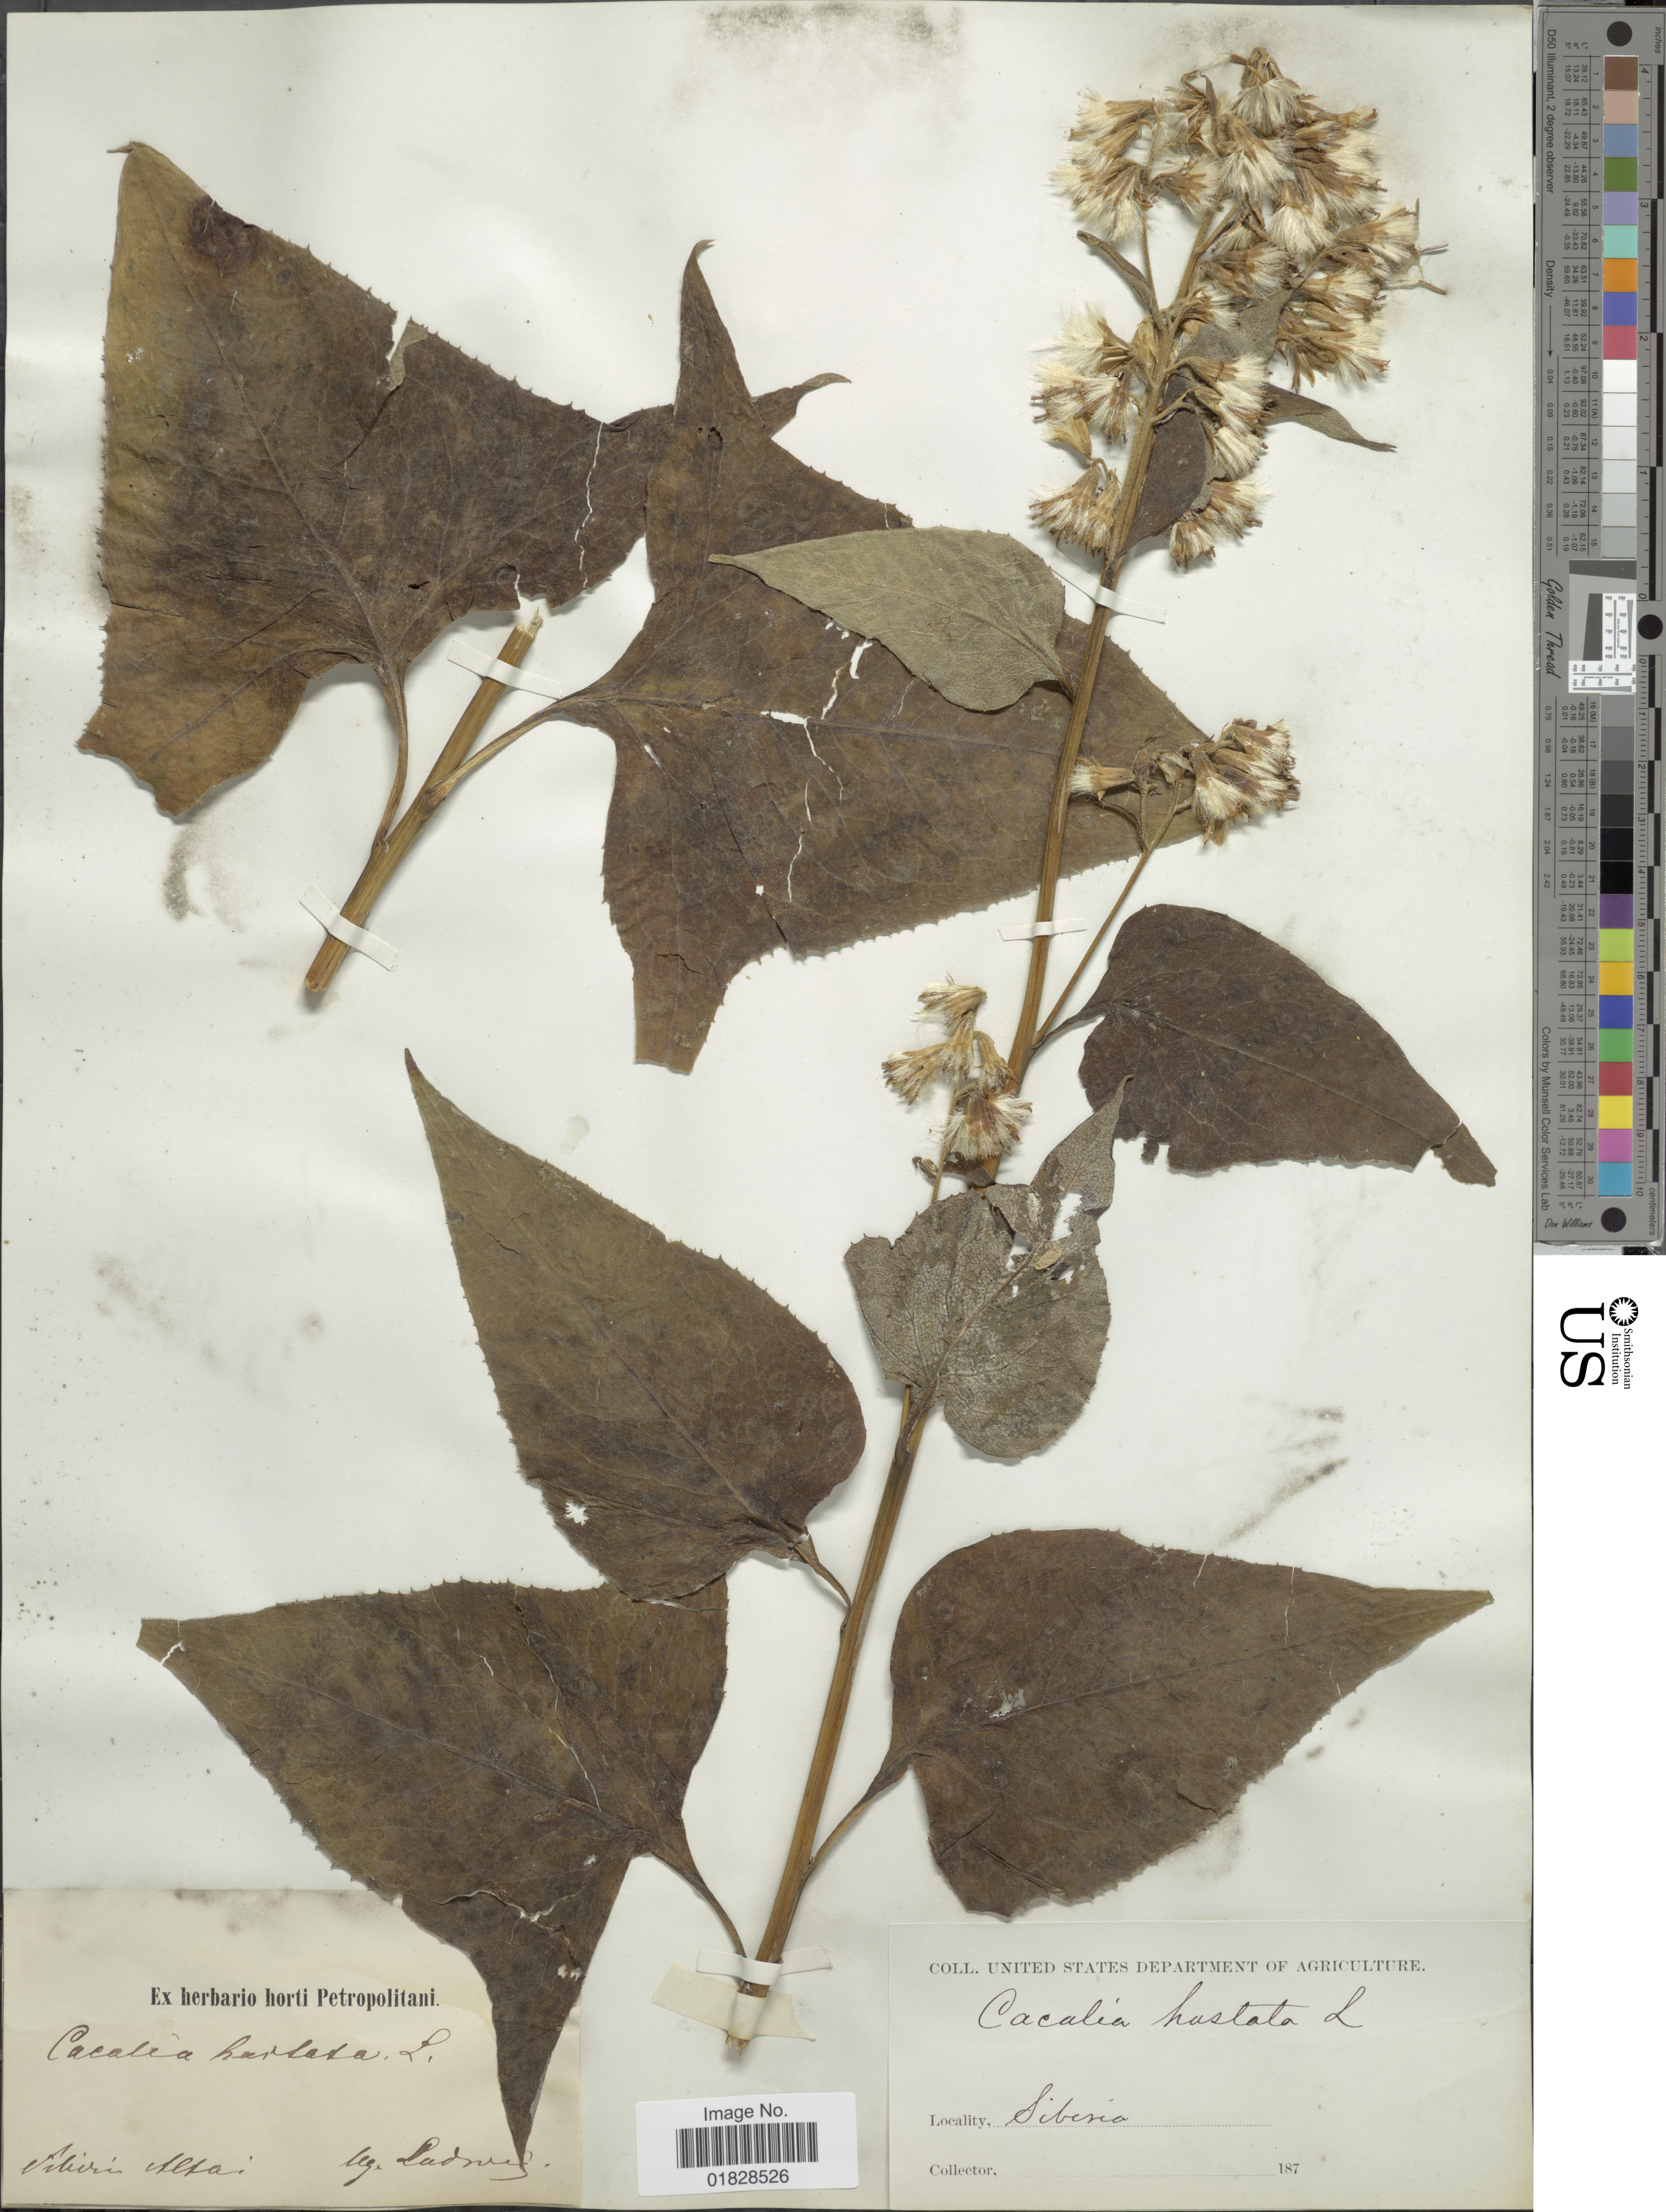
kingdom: Plantae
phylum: Tracheophyta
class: Magnoliopsida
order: Asterales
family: Asteraceae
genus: Parasenecio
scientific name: Parasenecio hastatus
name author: (L.) H. Koyama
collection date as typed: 187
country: Russian Federation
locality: Siberia Altai.